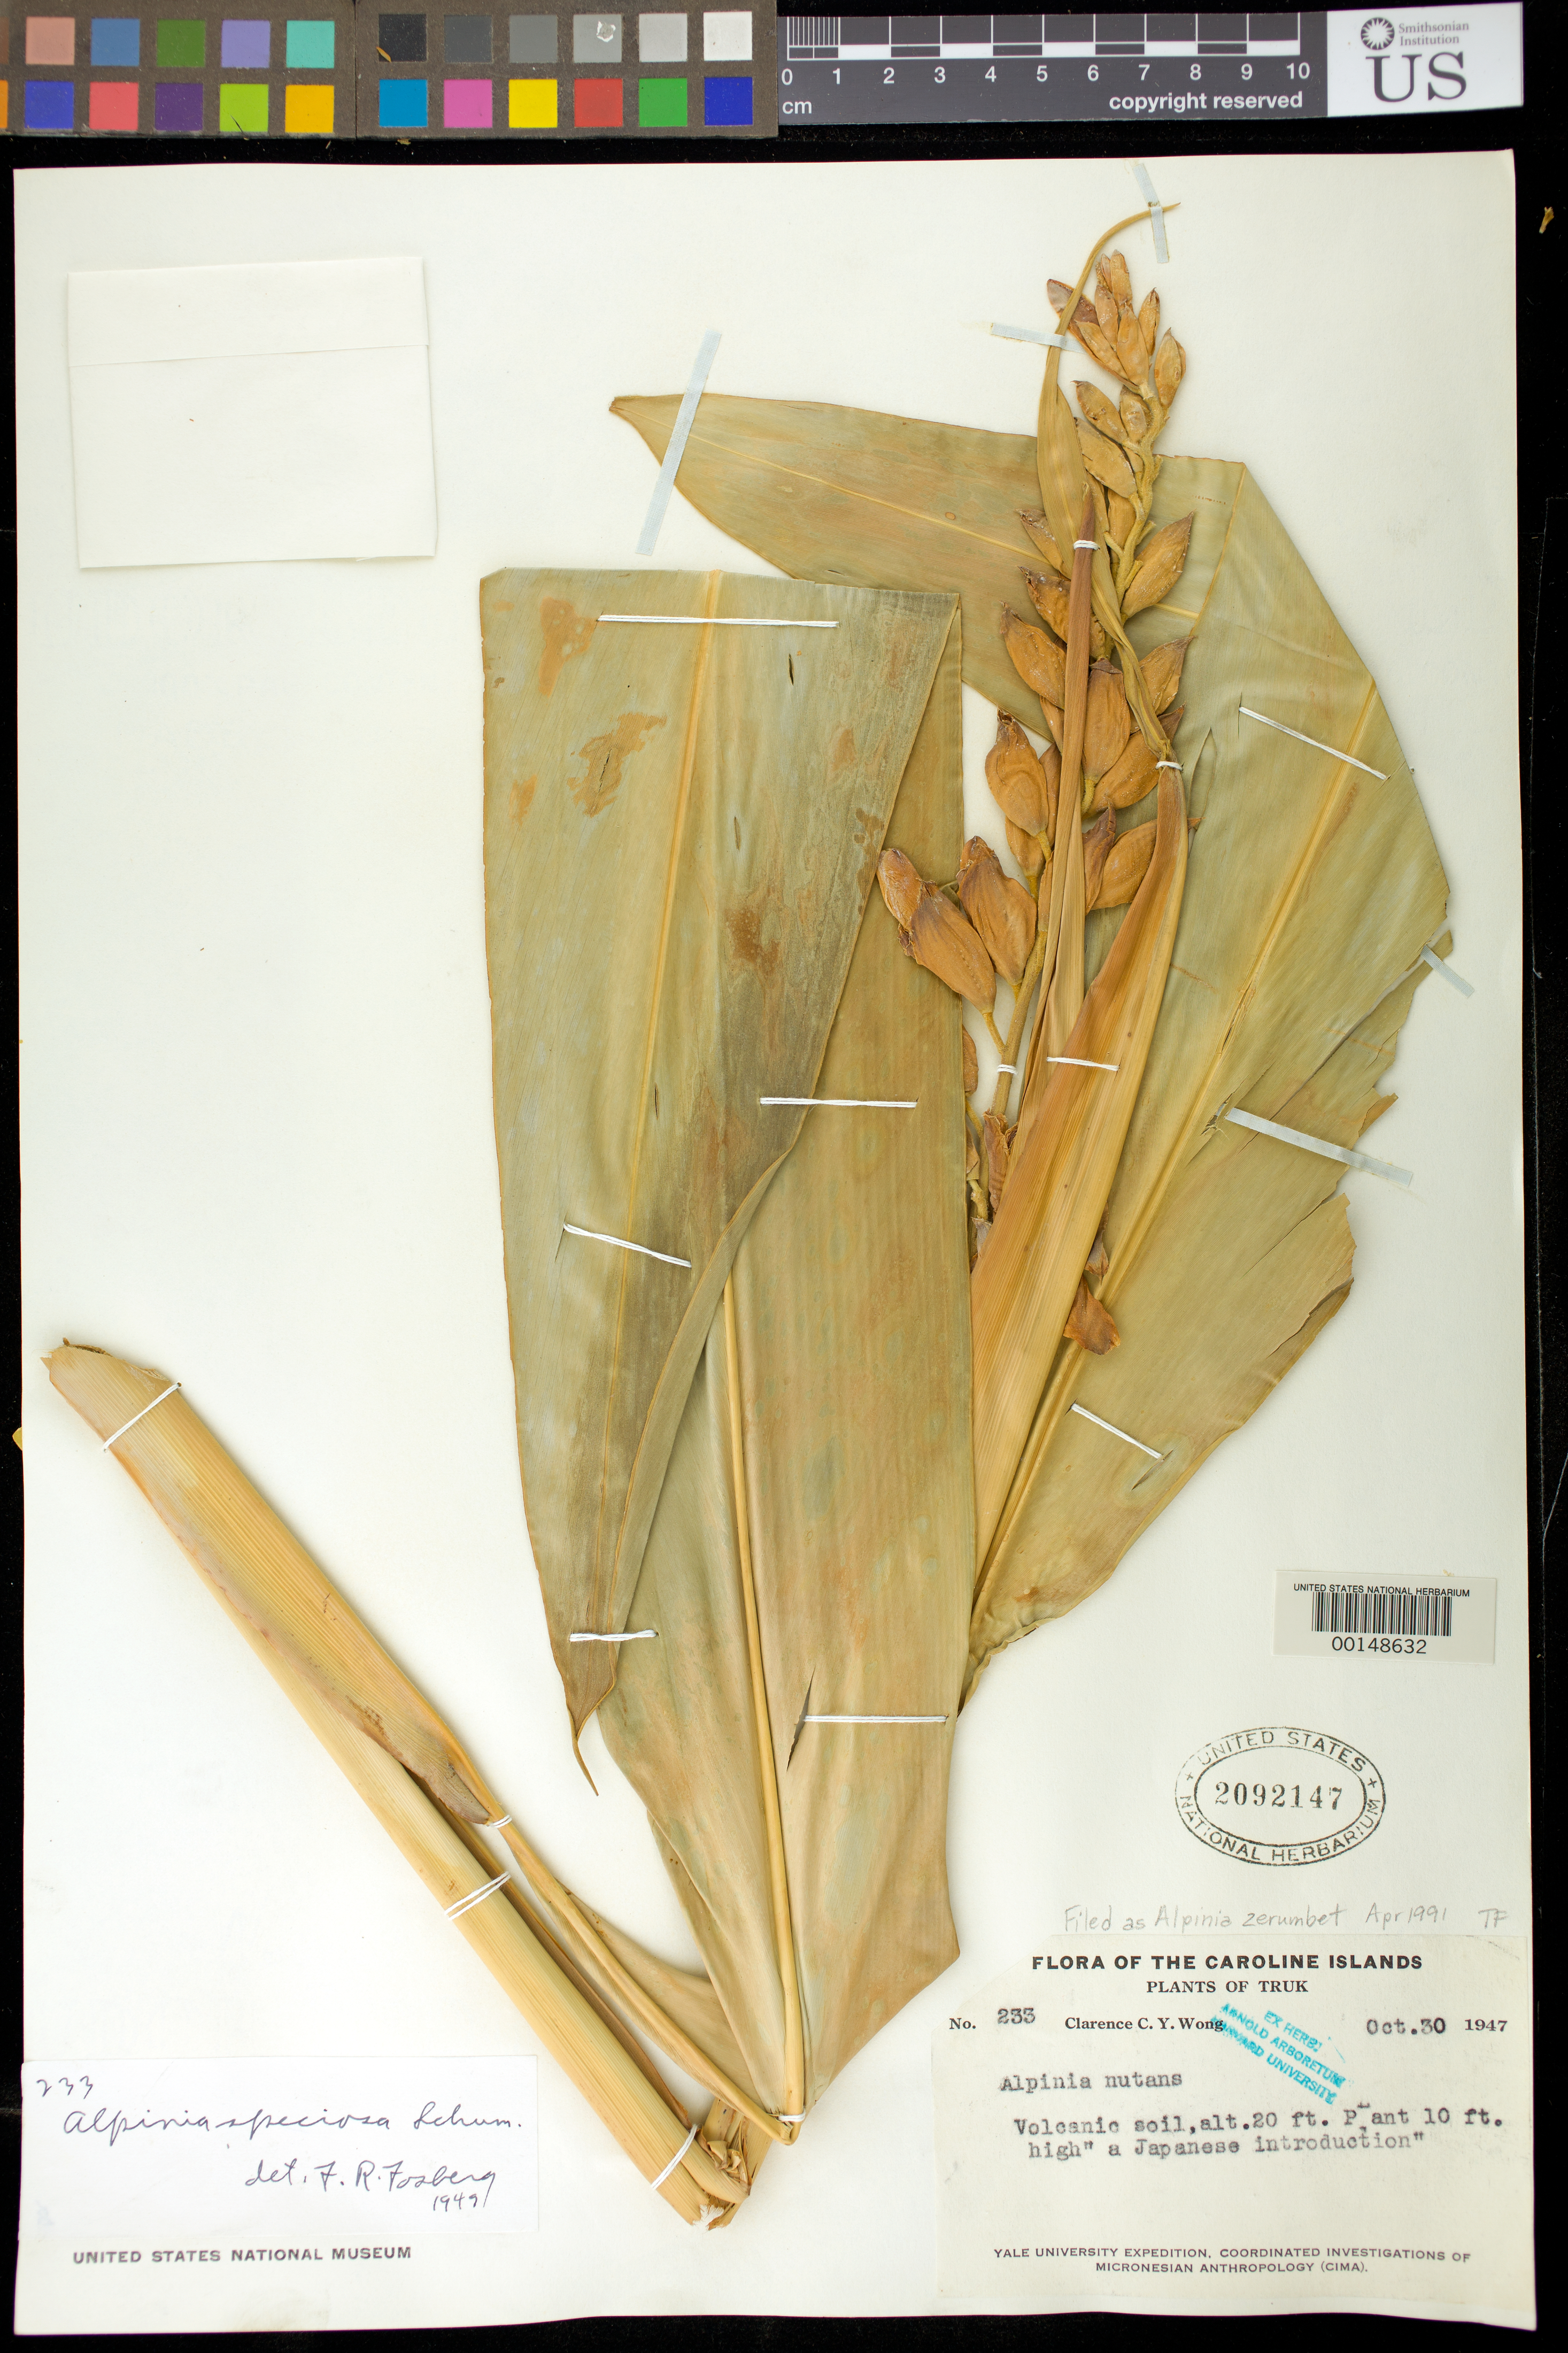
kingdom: Plantae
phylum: Tracheophyta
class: Liliopsida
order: Zingiberales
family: Zingiberaceae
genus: Alpinia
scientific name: Alpinia zerumbet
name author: (Pers.) B.L. Burtt & R.M. Sm.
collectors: C. Y. C. Wong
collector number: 233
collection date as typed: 30 Oct 1947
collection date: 1947-10-30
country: Micronesia, Federated States of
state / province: Truk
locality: Flora of the caroline islands, plants of truk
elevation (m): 6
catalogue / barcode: US 2092147